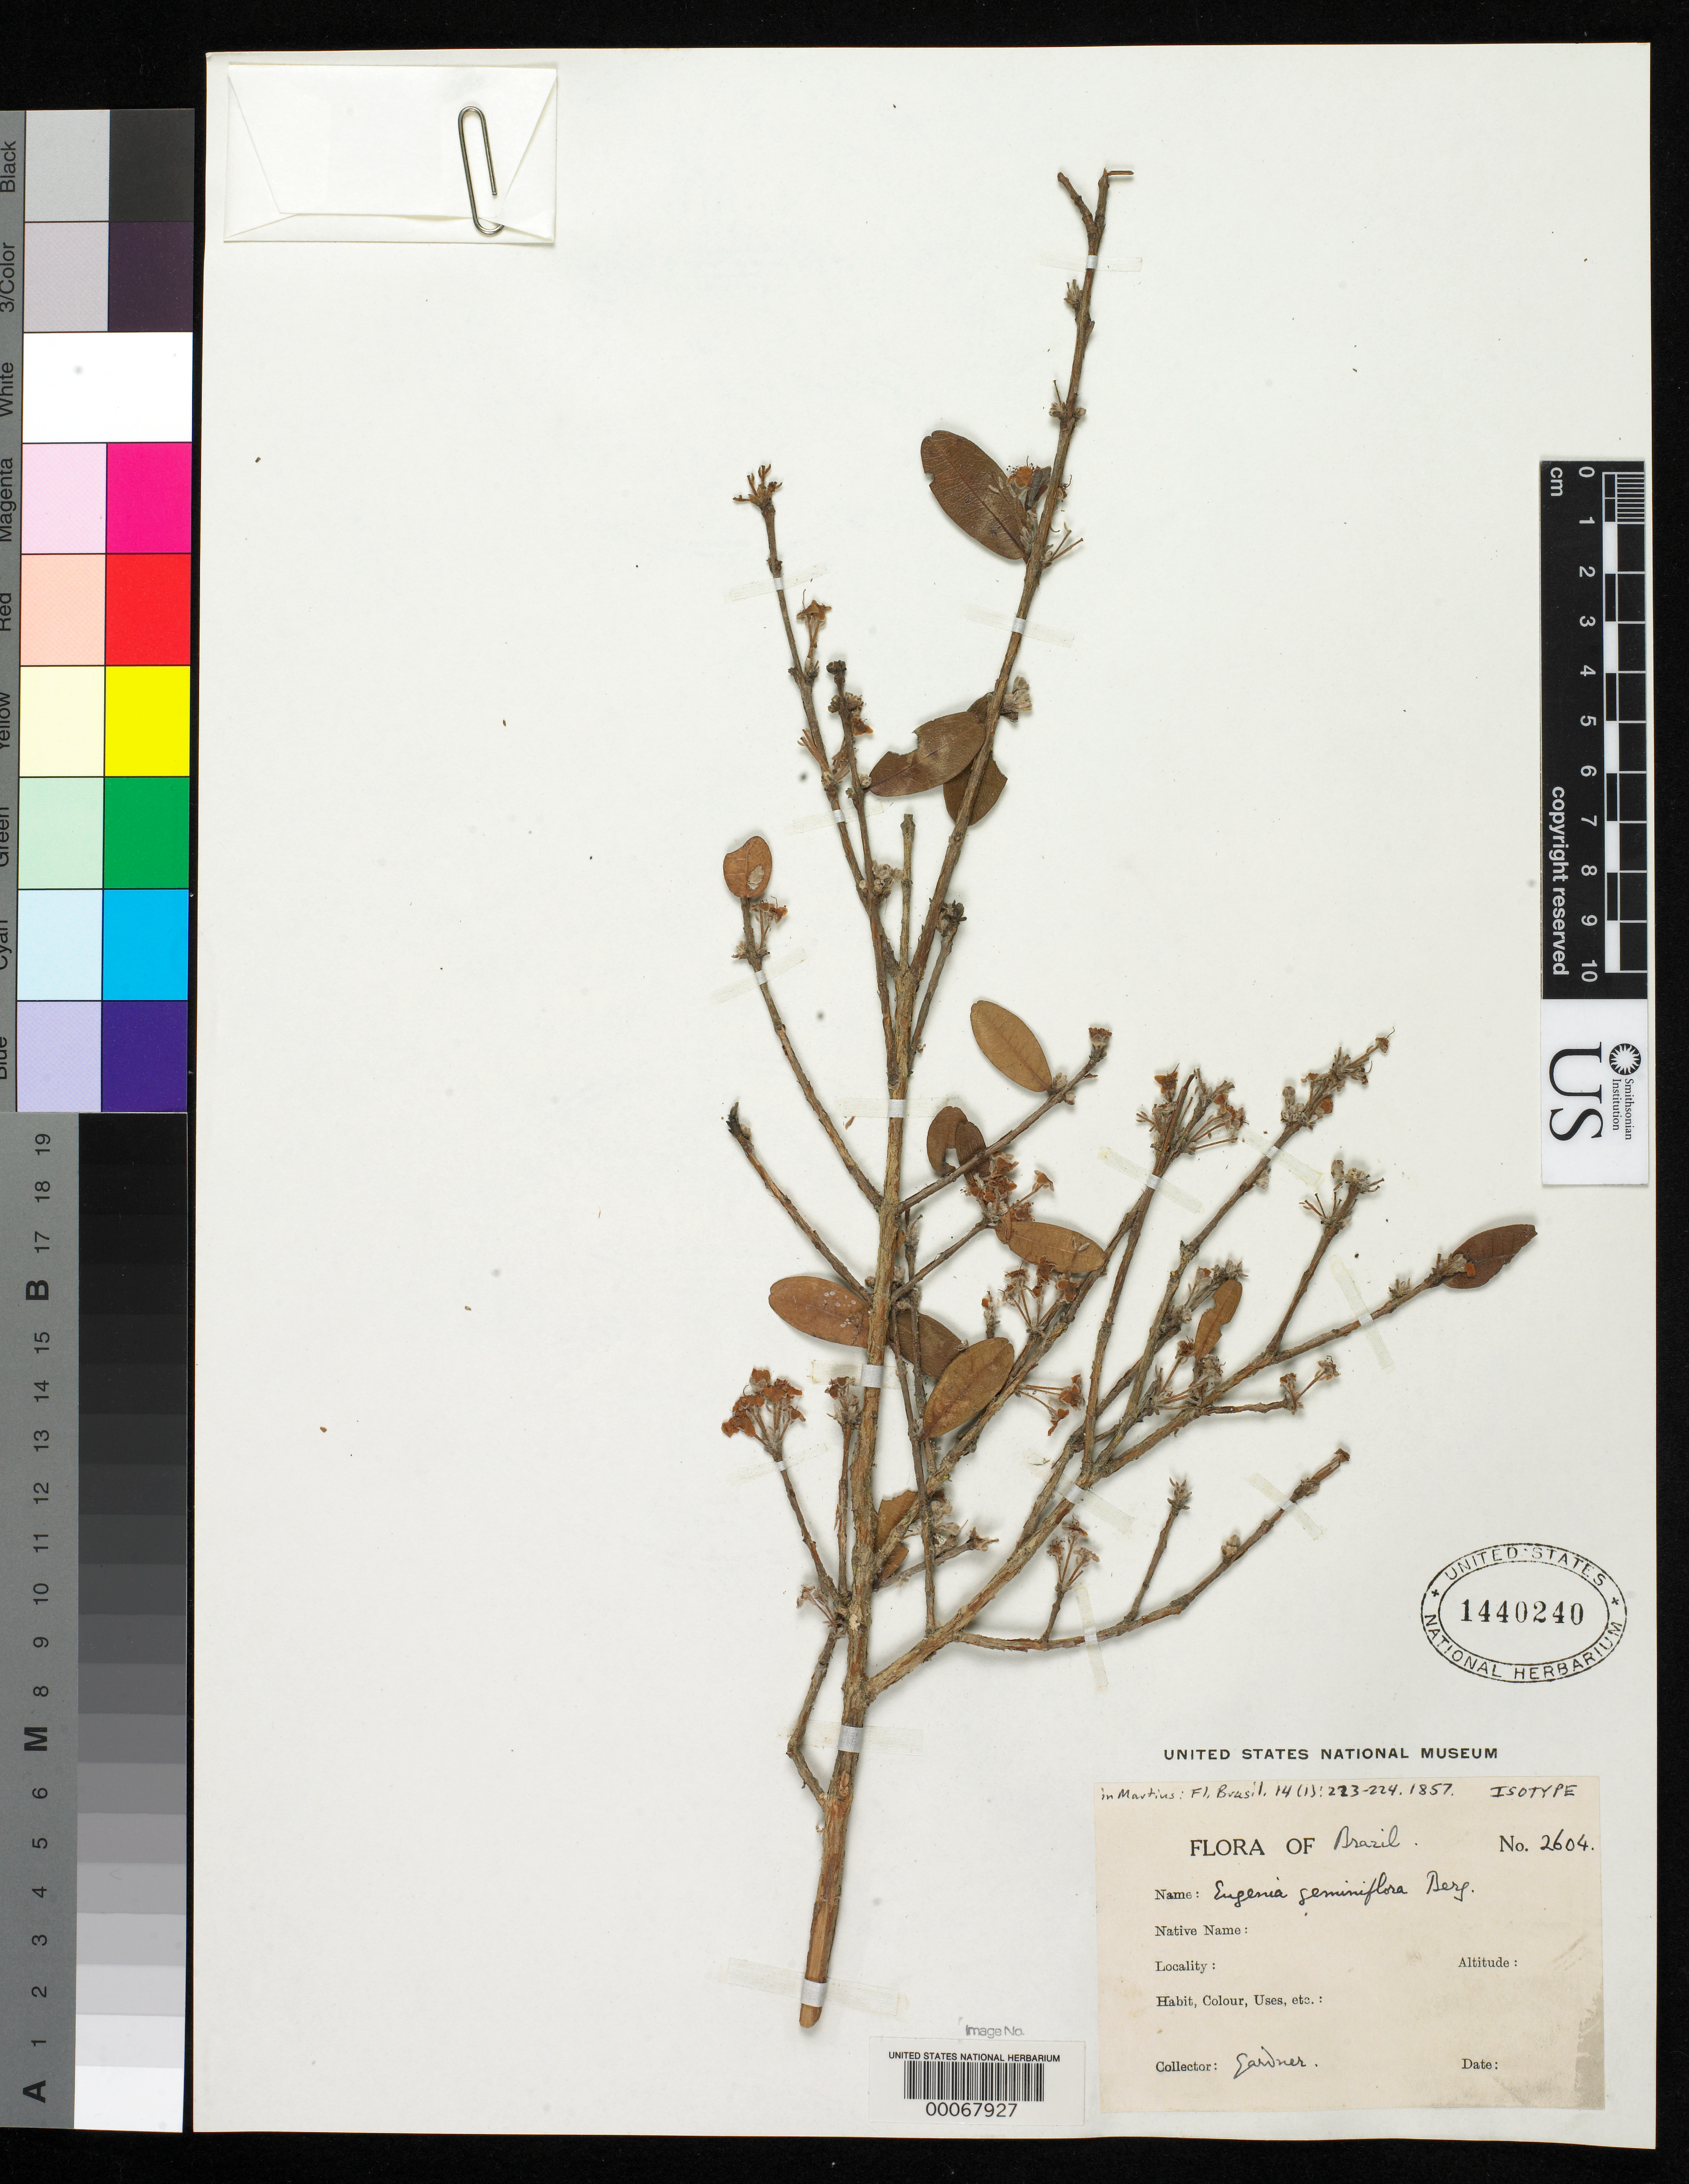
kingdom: Plantae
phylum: Tracheophyta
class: Magnoliopsida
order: Myrtales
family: Myrtaceae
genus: Eugenia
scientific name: Eugenia geminiflora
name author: O. Berg in Mart.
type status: Isosyntype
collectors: G. Gardner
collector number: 2604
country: Brazil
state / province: Minas Gerais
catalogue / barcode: US 1440240